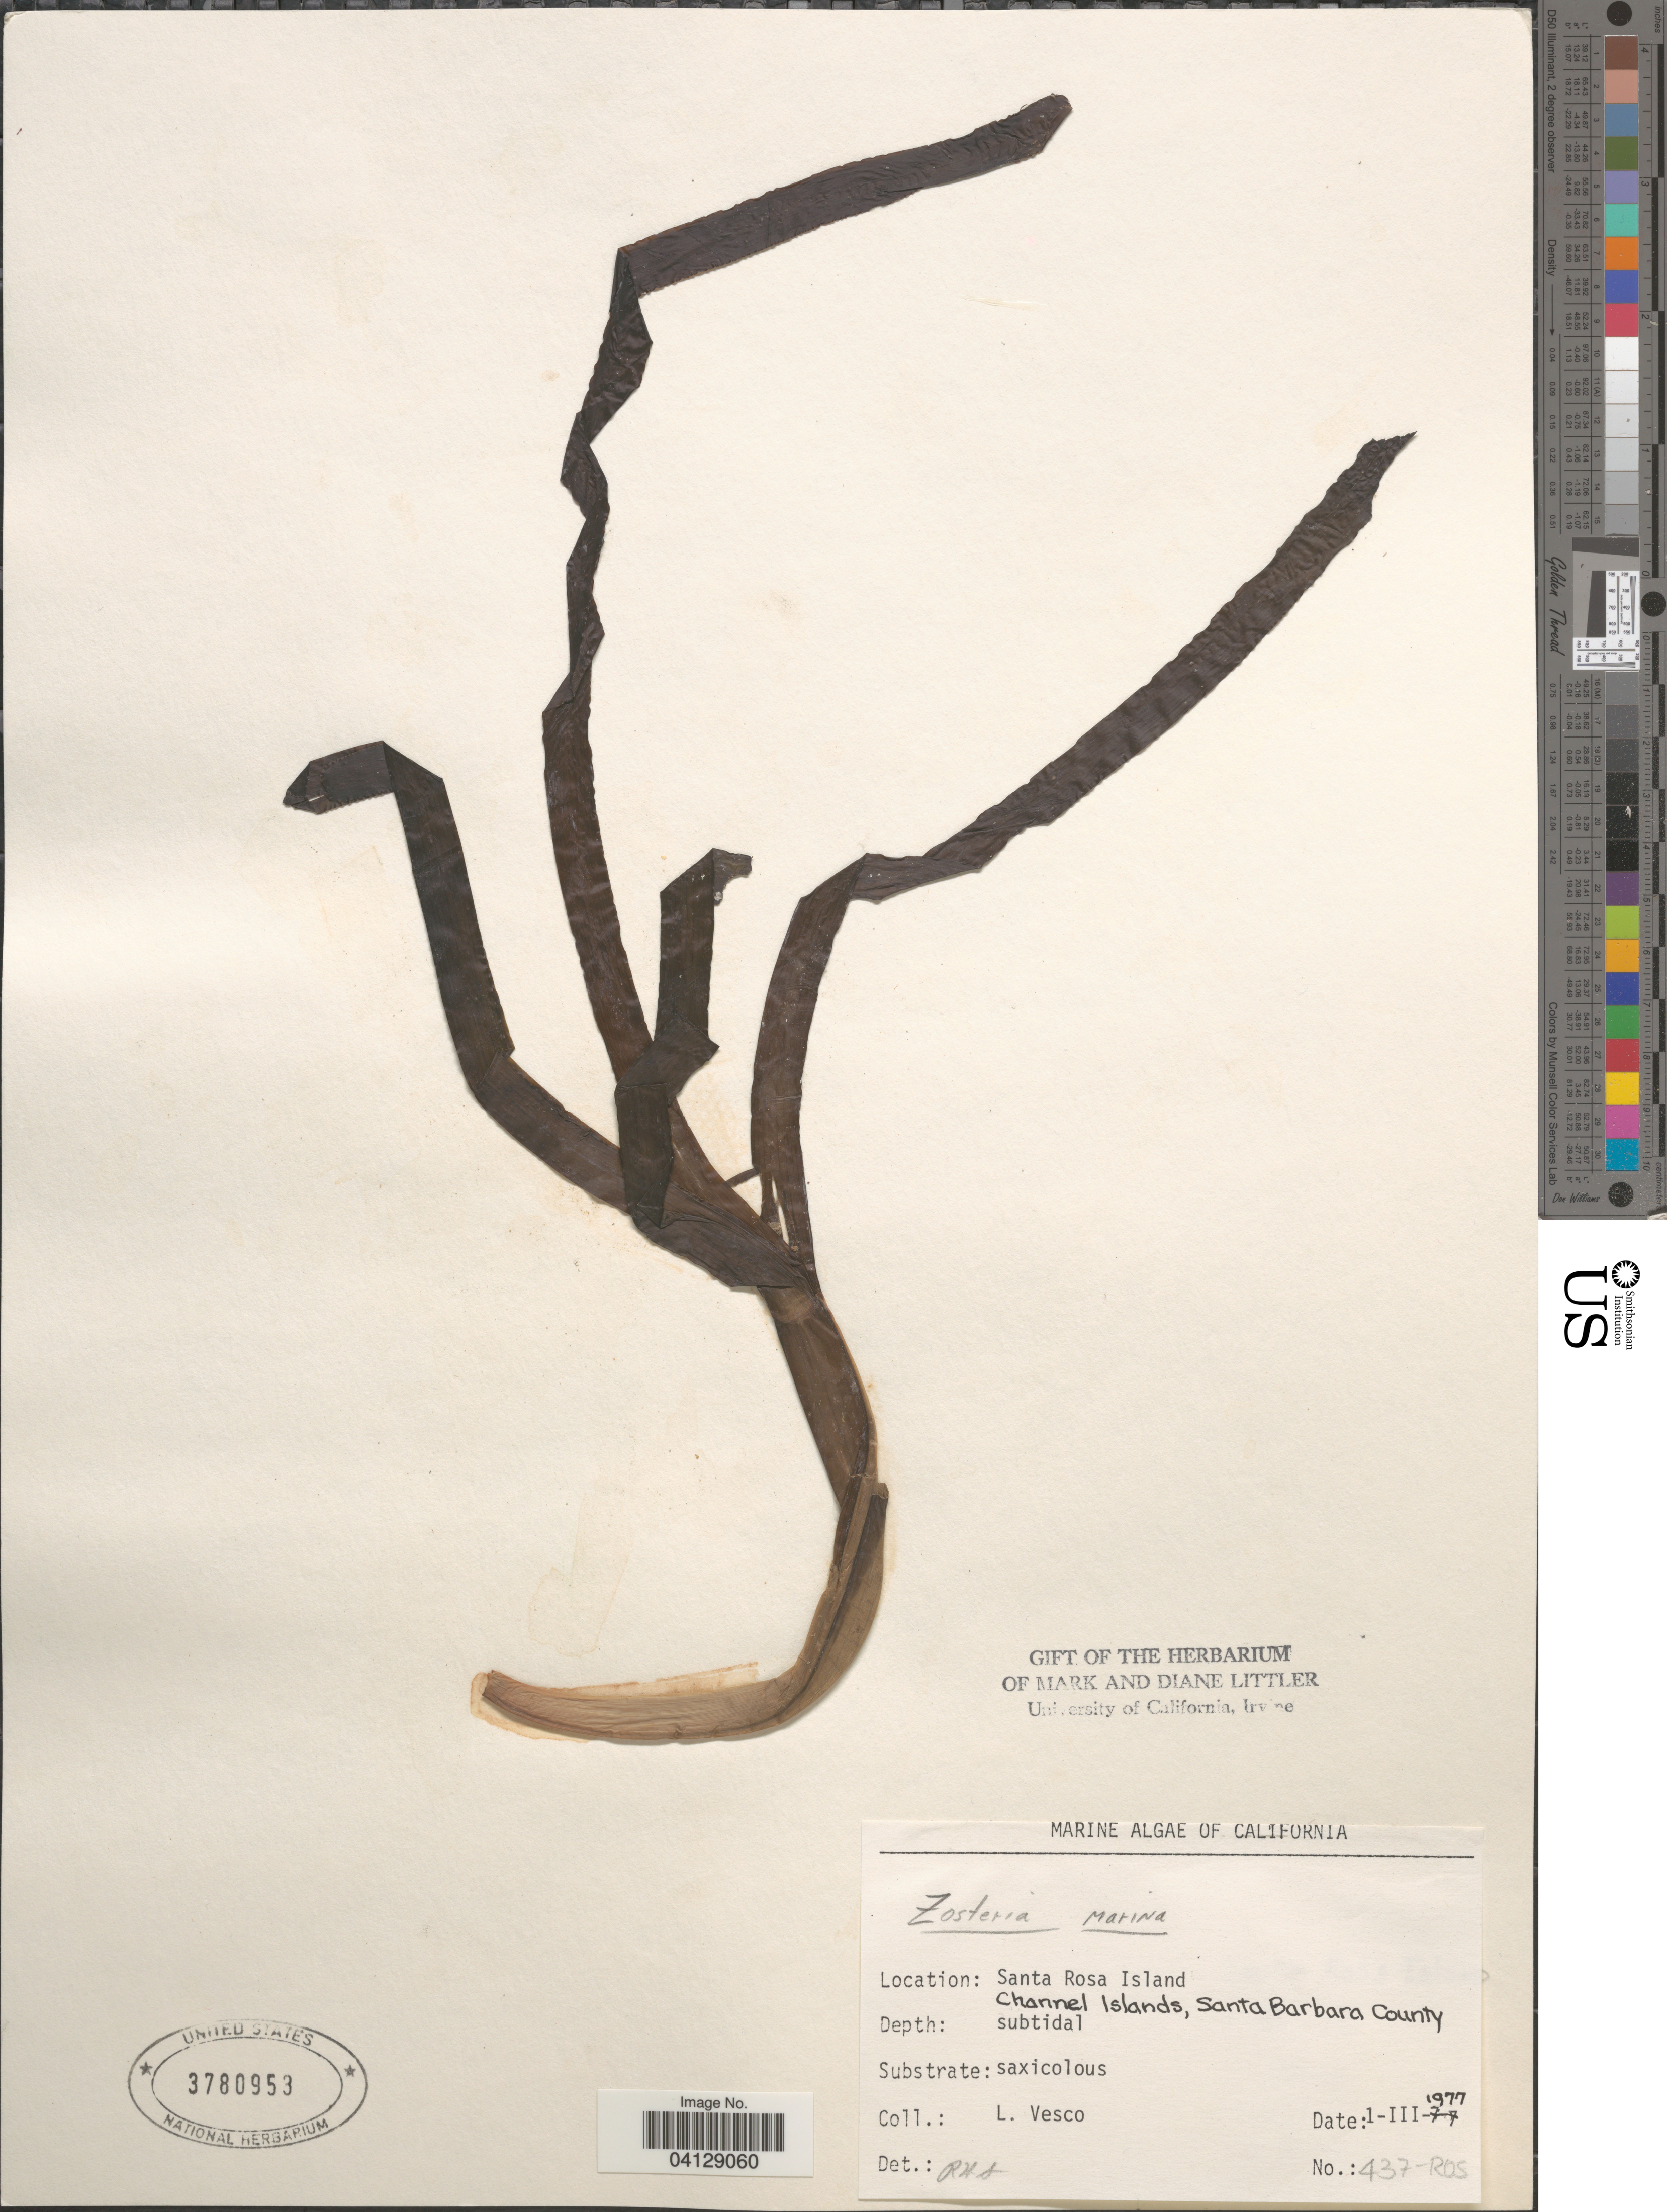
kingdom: Plantae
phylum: Tracheophyta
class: Liliopsida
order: Alismatales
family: Zosteraceae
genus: Zostera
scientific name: Zostera marina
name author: L.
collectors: L. Vesco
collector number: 437-ROS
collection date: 1977-03-01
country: United States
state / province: California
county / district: Santa Barbara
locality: Santa Rosa Island. Santa Barbara County, Channel Islands.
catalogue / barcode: US 3780953